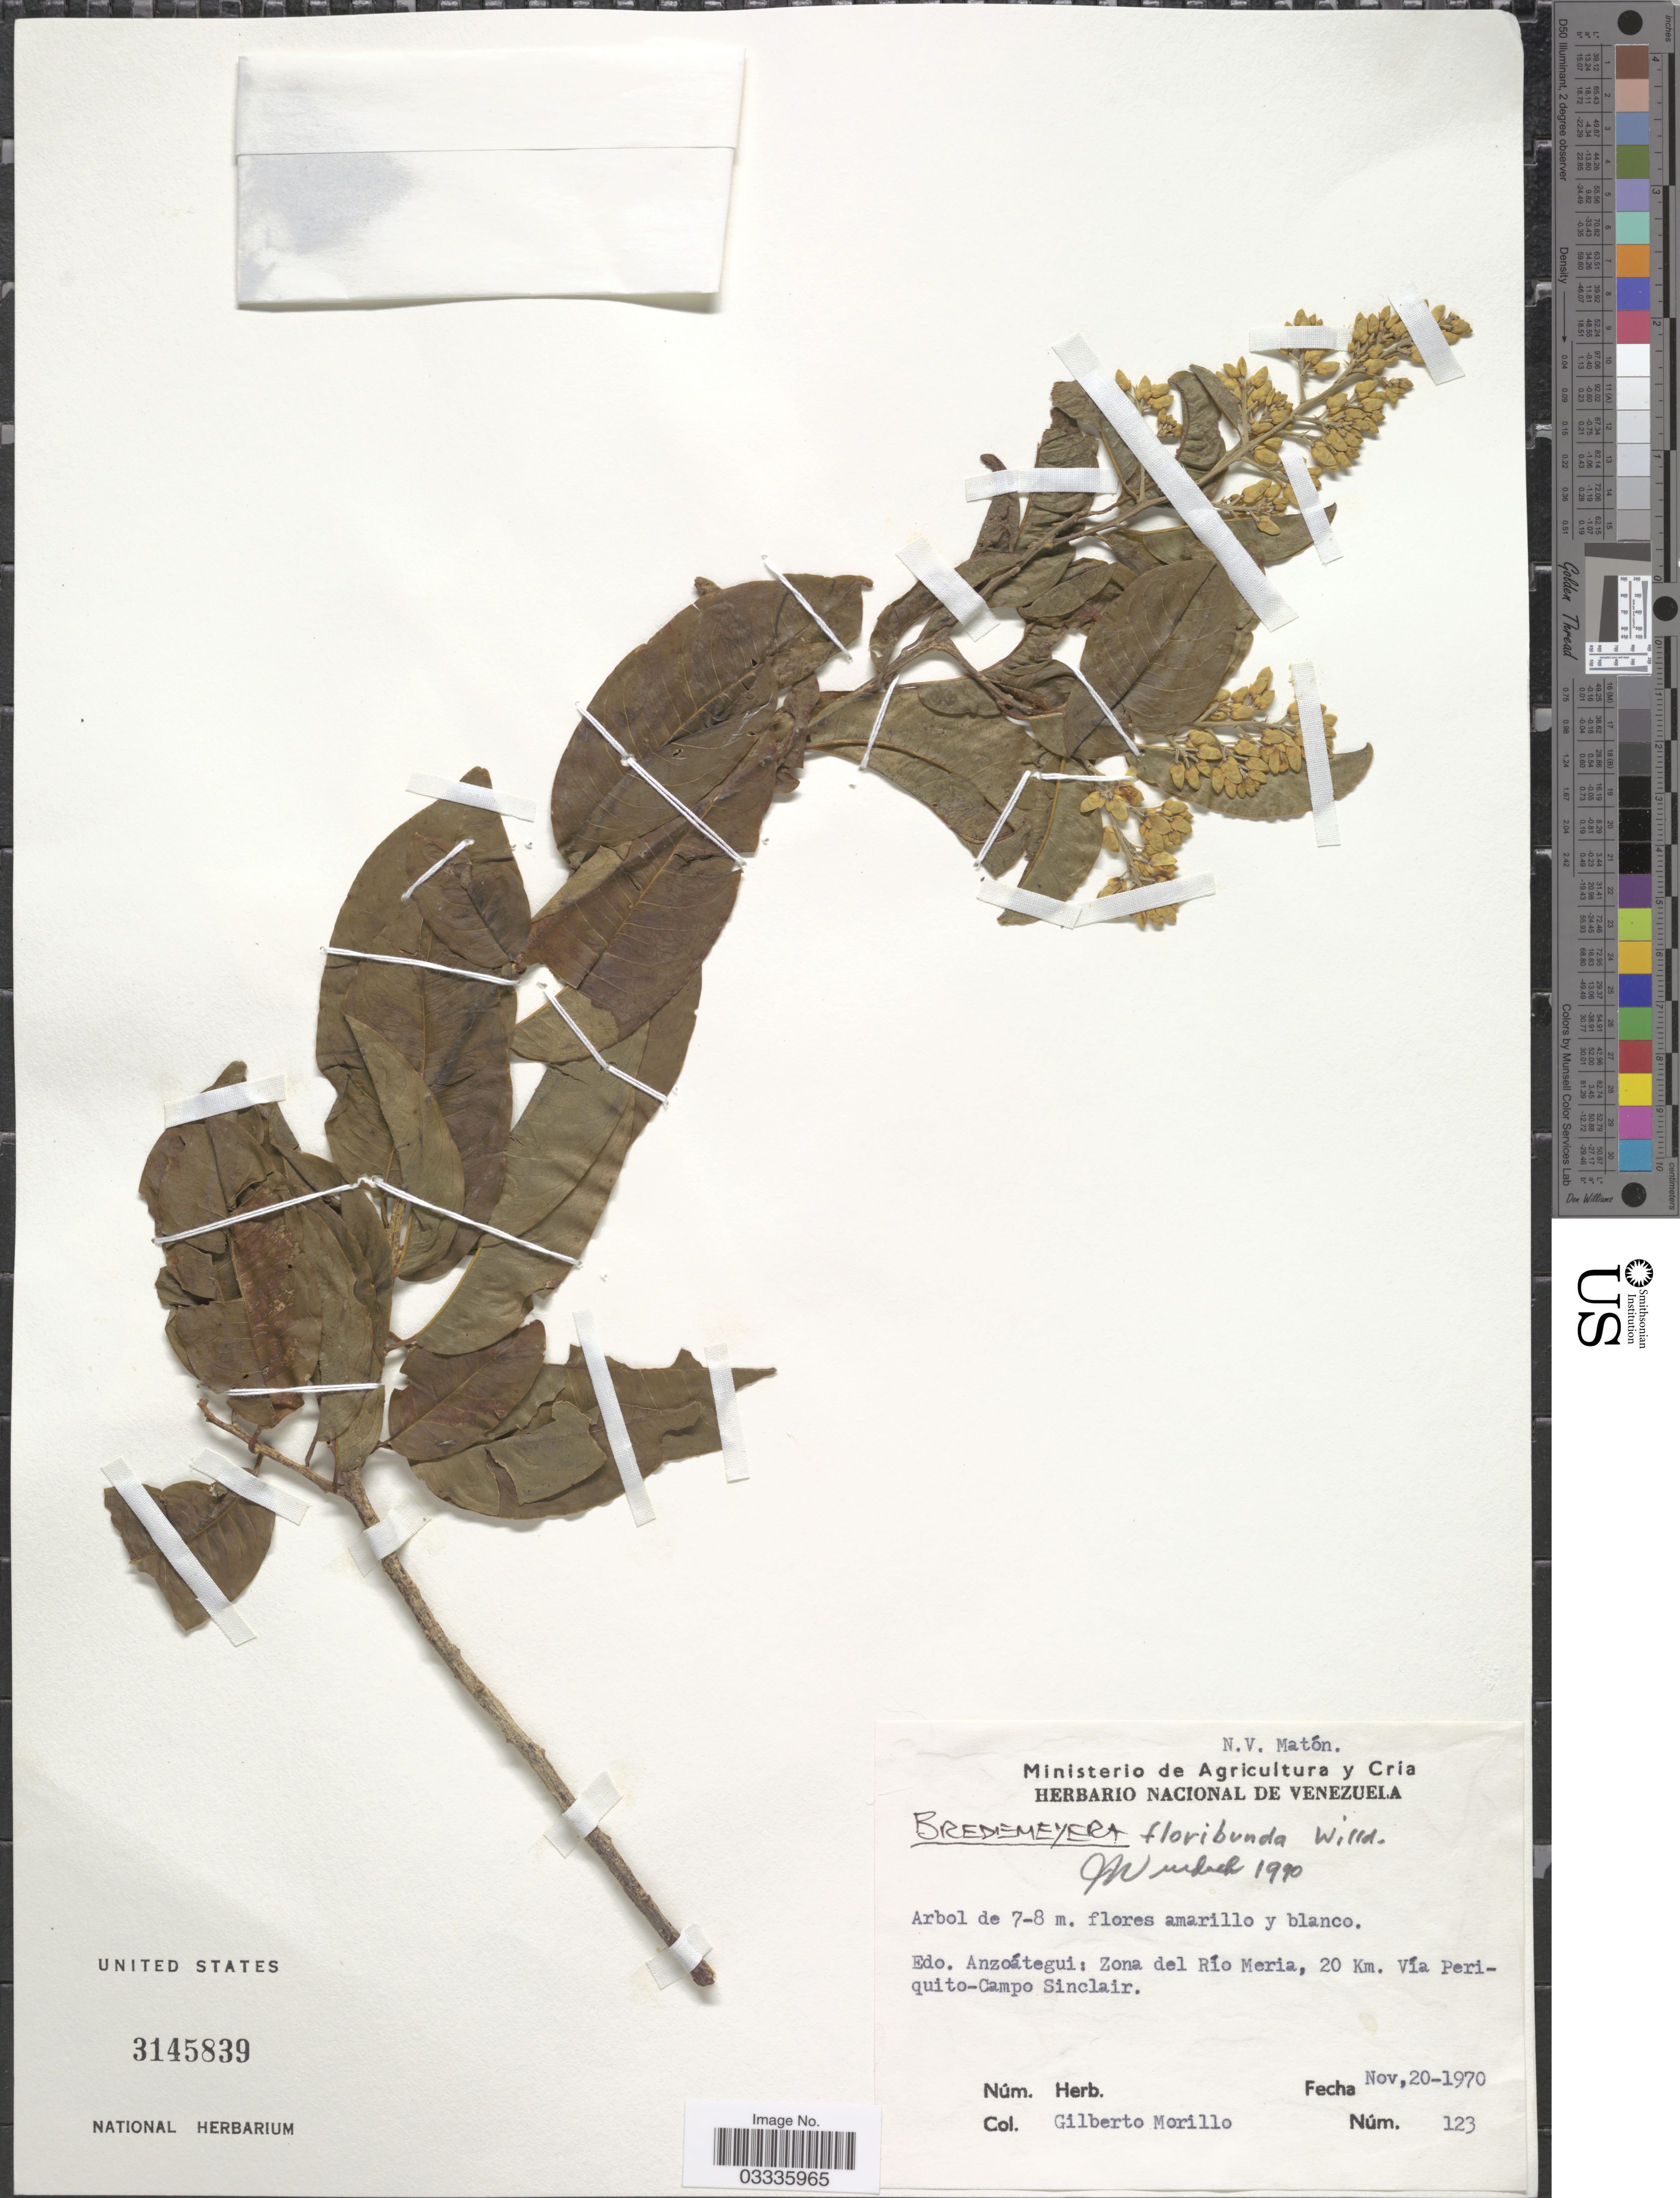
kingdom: Plantae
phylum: Tracheophyta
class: Magnoliopsida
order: Fabales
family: Polygalaceae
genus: Bredemeyera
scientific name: Bredemeyera floribunda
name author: Willd.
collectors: G. N. Morillo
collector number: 123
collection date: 1970-11-20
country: Venezuela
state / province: Anzoategui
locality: Zona del Río Meria, 20 Km. Vía Periquito-Campo Sinclair.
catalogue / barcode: US 3145839